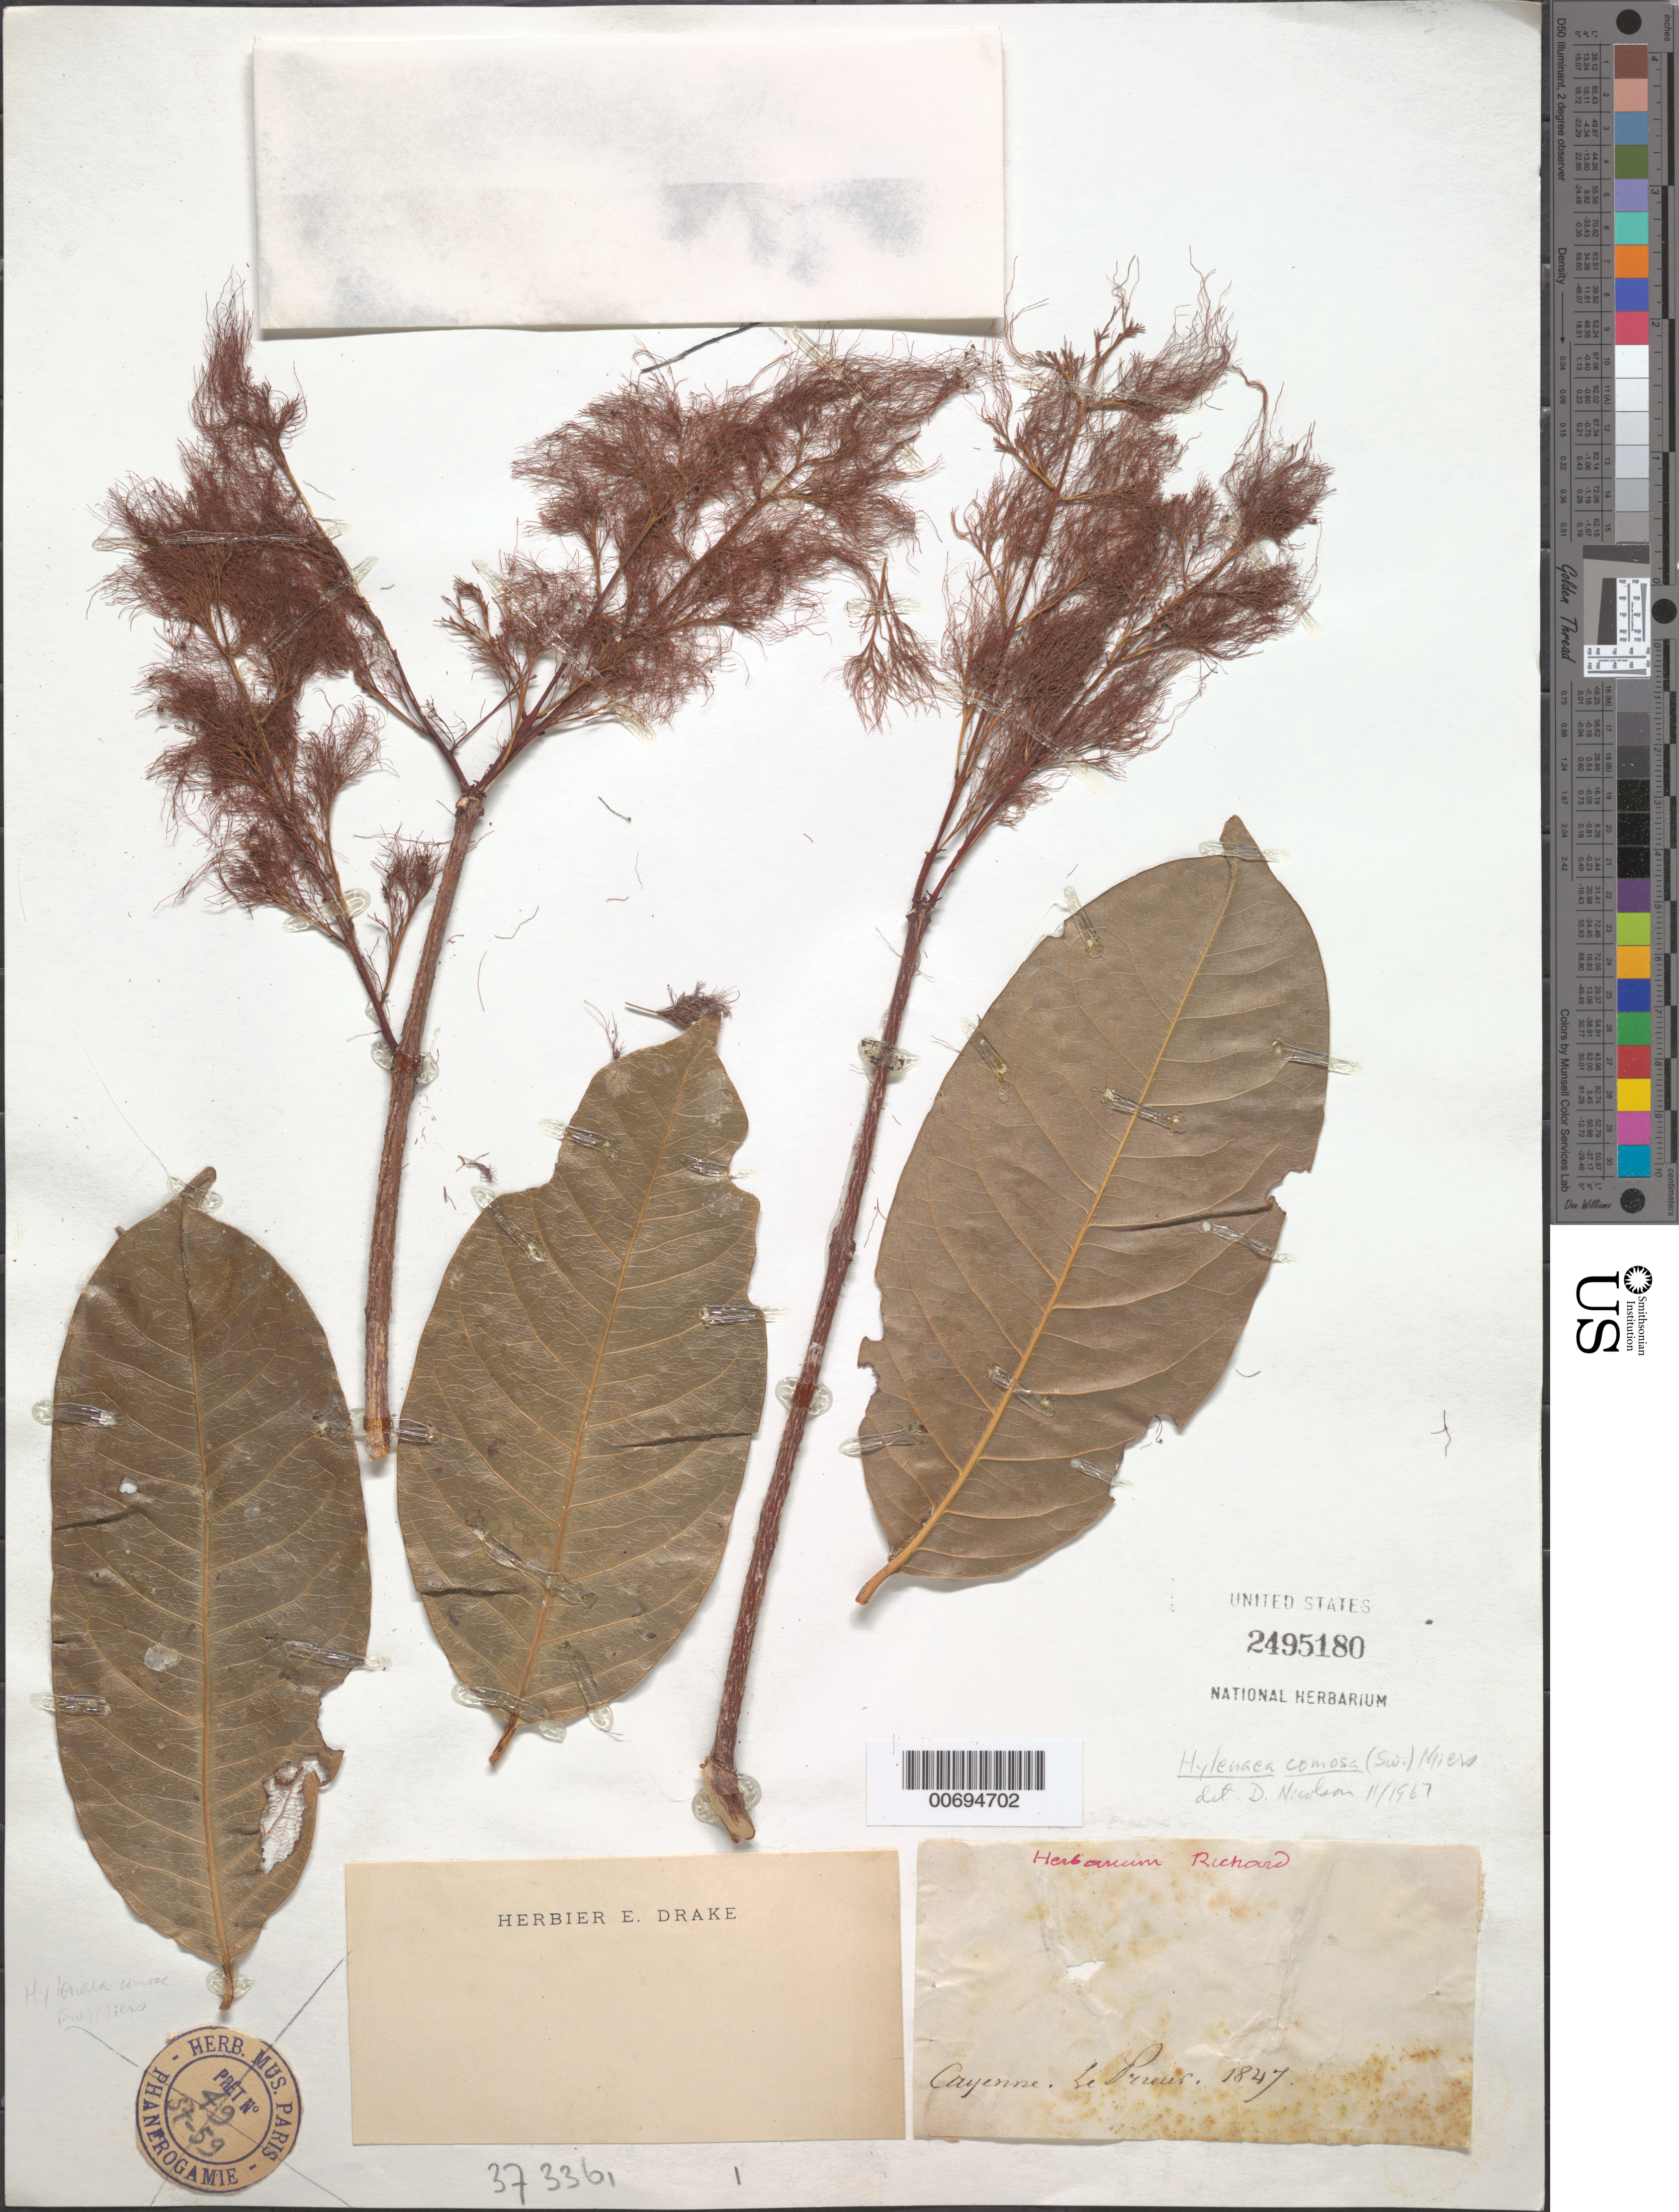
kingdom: Plantae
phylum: Tracheophyta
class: Magnoliopsida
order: Celastrales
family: Celastraceae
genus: Hylenaea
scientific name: Hylenaea comosa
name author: (Sw.) Miers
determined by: Nicolson, Dan H.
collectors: F. M. R. Leprieur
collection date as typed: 1847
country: French Guiana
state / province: Cayenne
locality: Cayenne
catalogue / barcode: US 2495180